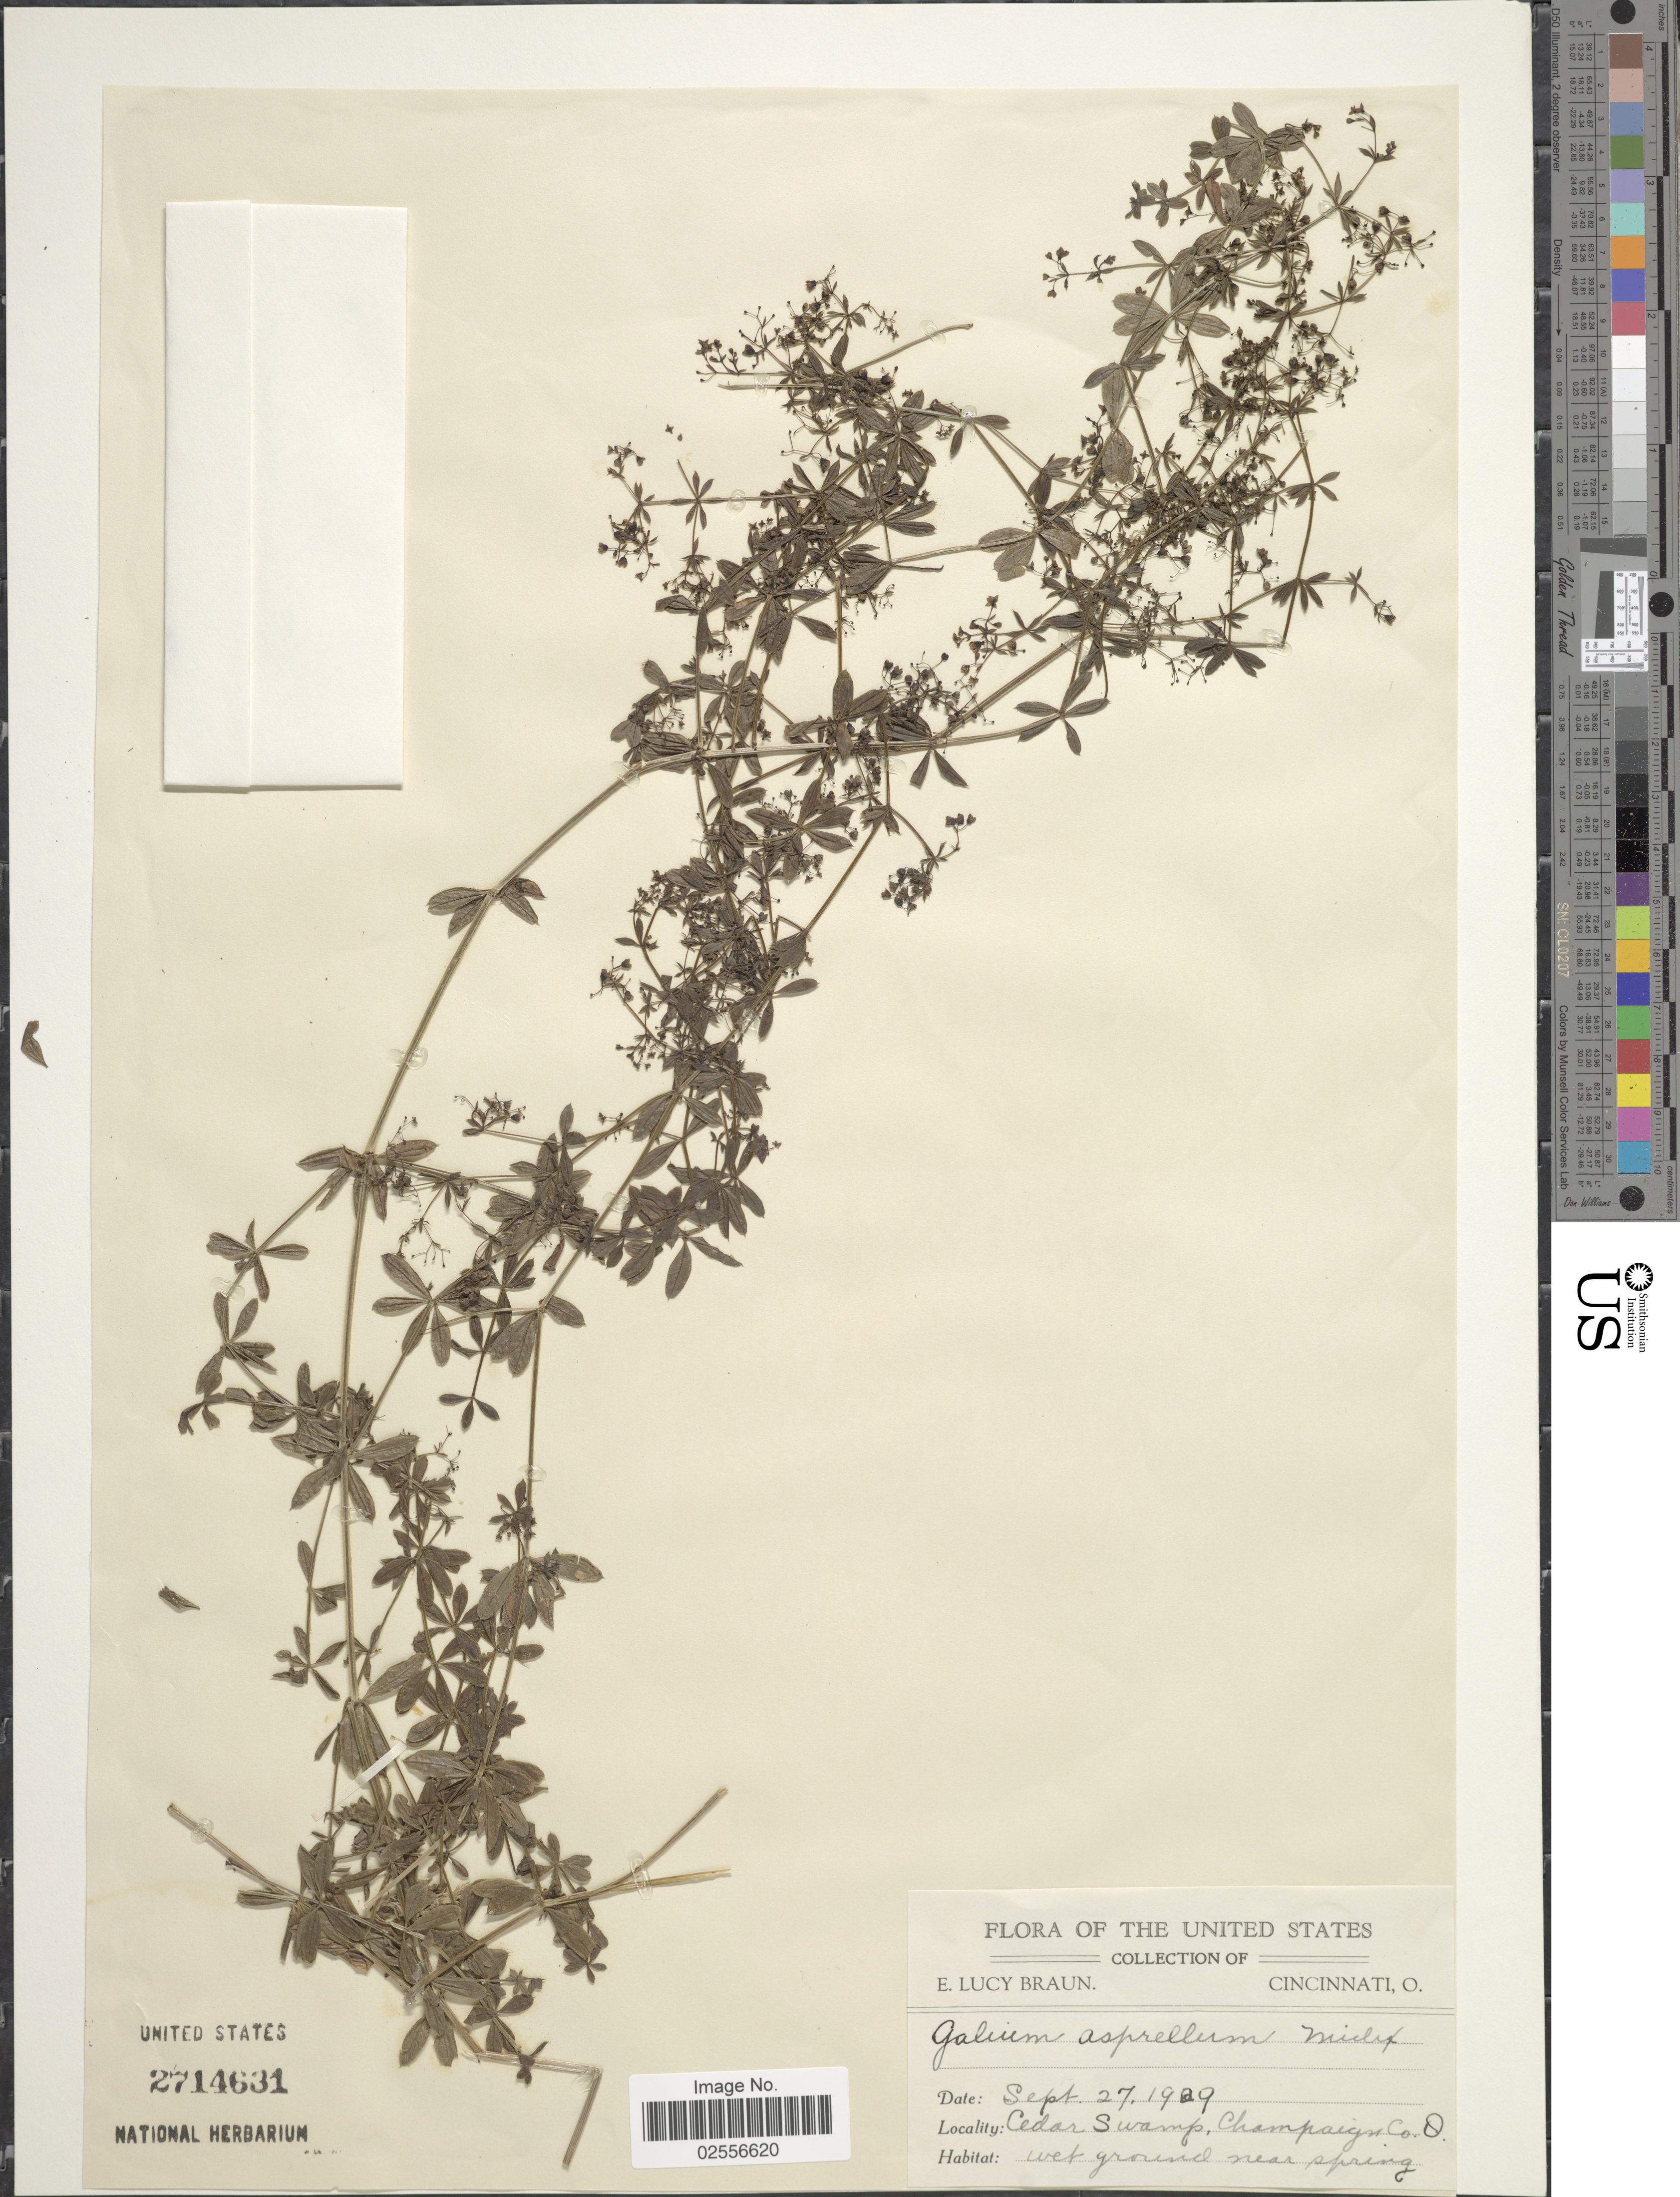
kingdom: Plantae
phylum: Tracheophyta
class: Magnoliopsida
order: Gentianales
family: Rubiaceae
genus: Galium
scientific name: Galium asprellum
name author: Michx.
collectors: E. L. Braun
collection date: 1929-09-27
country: United States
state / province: Ohio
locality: Cedar Swamp, Champaign Co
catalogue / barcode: US 2714631